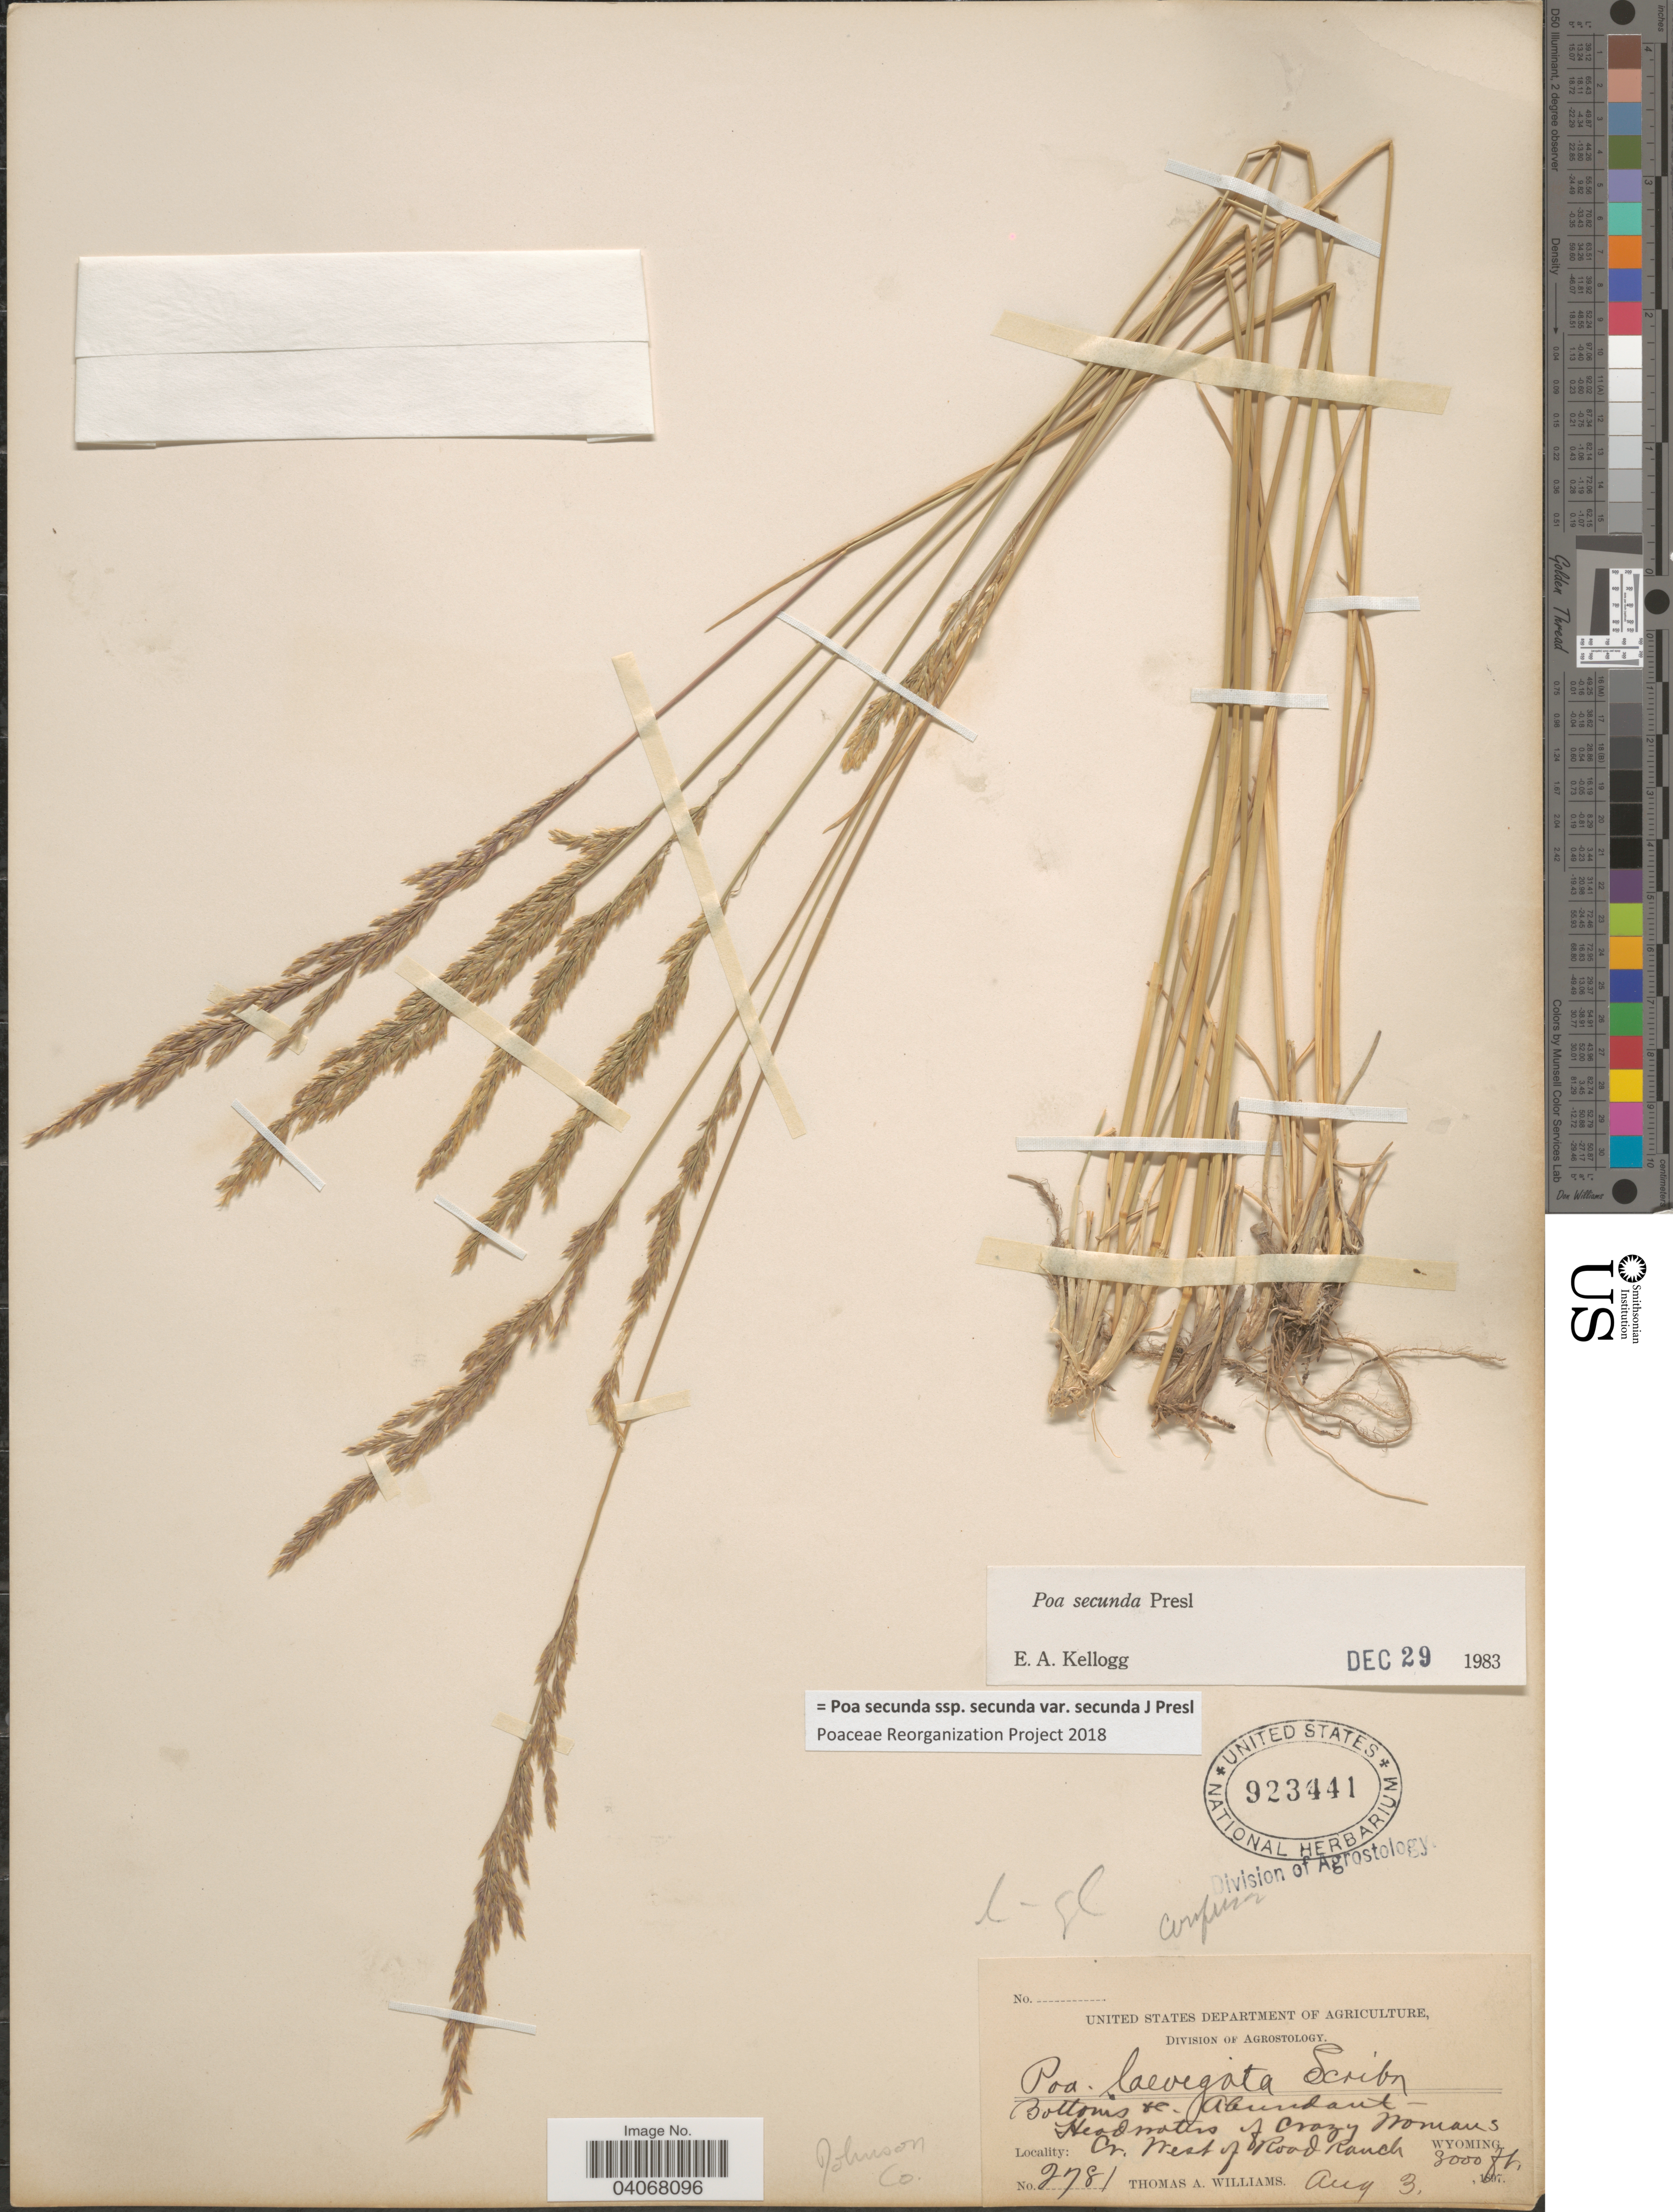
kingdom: Plantae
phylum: Tracheophyta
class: Liliopsida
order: Poales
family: Poaceae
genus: Poa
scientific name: Poa secunda subsp. secunda var. secunda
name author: J. Presl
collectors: T. A. Williams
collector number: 2781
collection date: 1897-08-03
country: United States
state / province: Wyoming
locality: Head waters of Crazy Womans Cr. West of Road Ranch. Johnson Co.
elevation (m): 2438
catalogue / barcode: US 923441